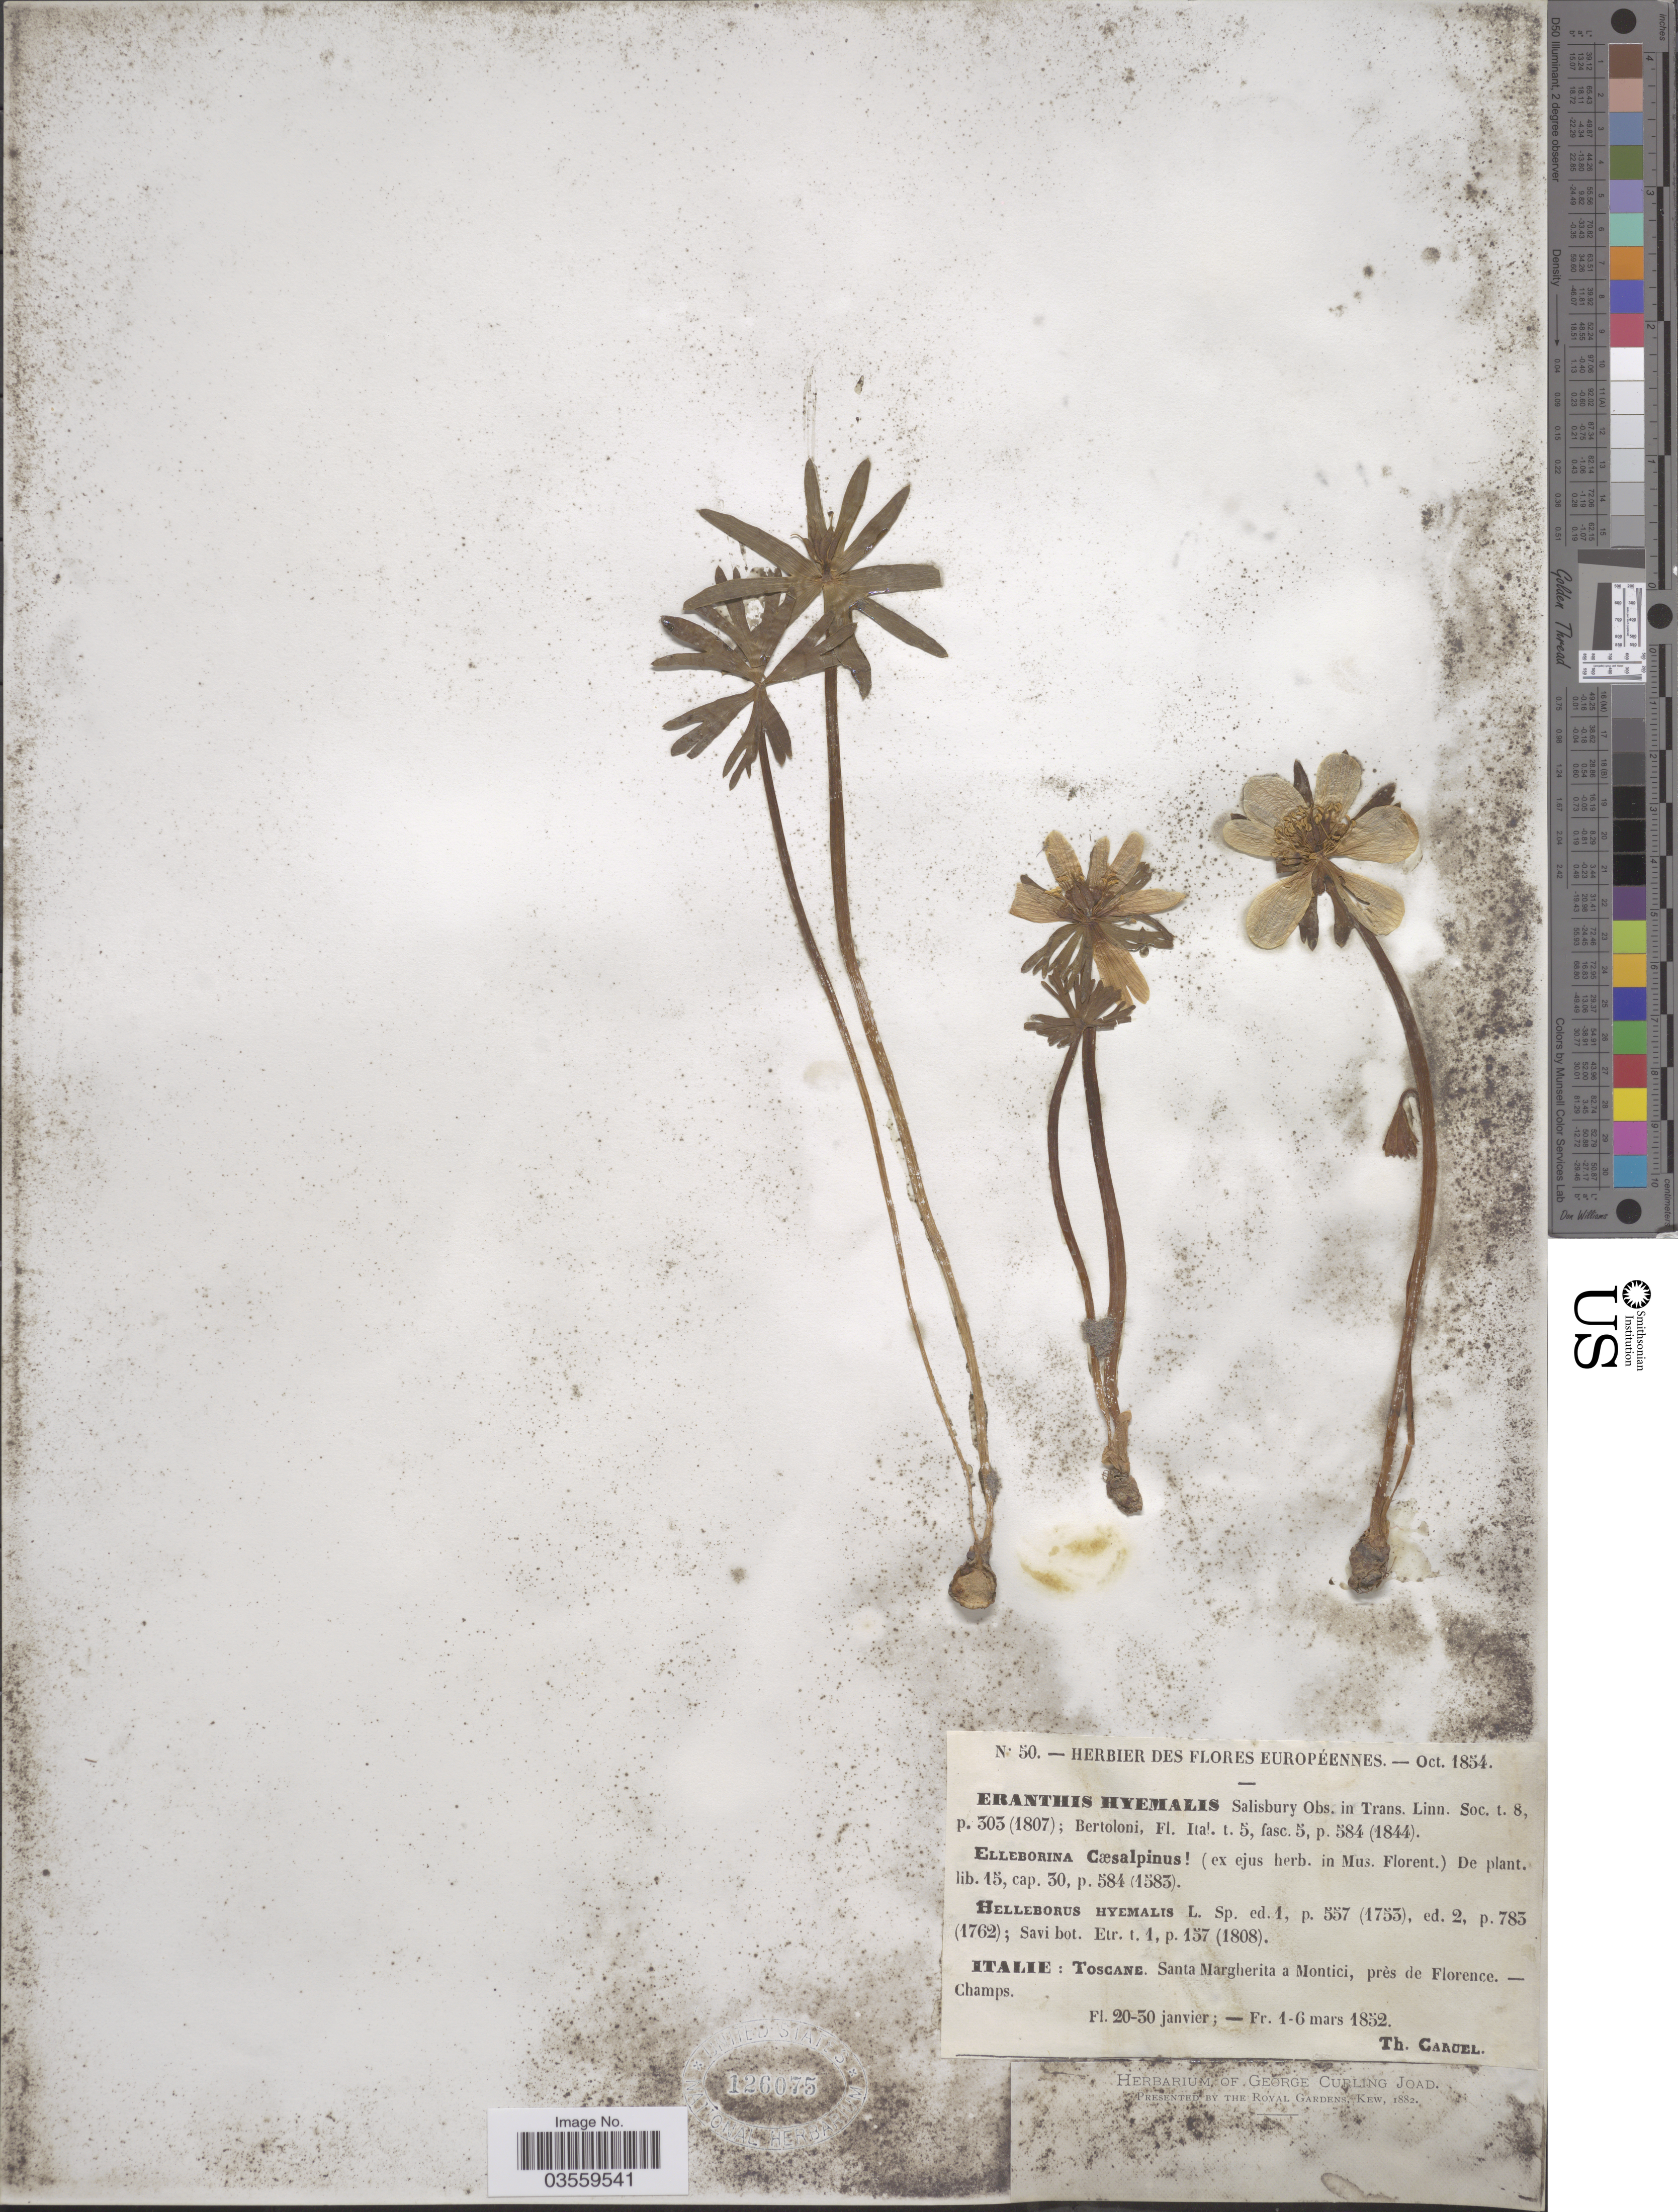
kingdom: Plantae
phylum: Tracheophyta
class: Magnoliopsida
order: Ranunculales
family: Ranunculaceae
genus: Eranthis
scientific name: Eranthis hyemalis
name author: (L.) Salisb.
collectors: T. Caruel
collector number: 50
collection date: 1852-01-20/1852-03-06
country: Italy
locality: Toscane. Santa margherita a Mintici, près de Florence.-Champs.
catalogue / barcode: US 126075